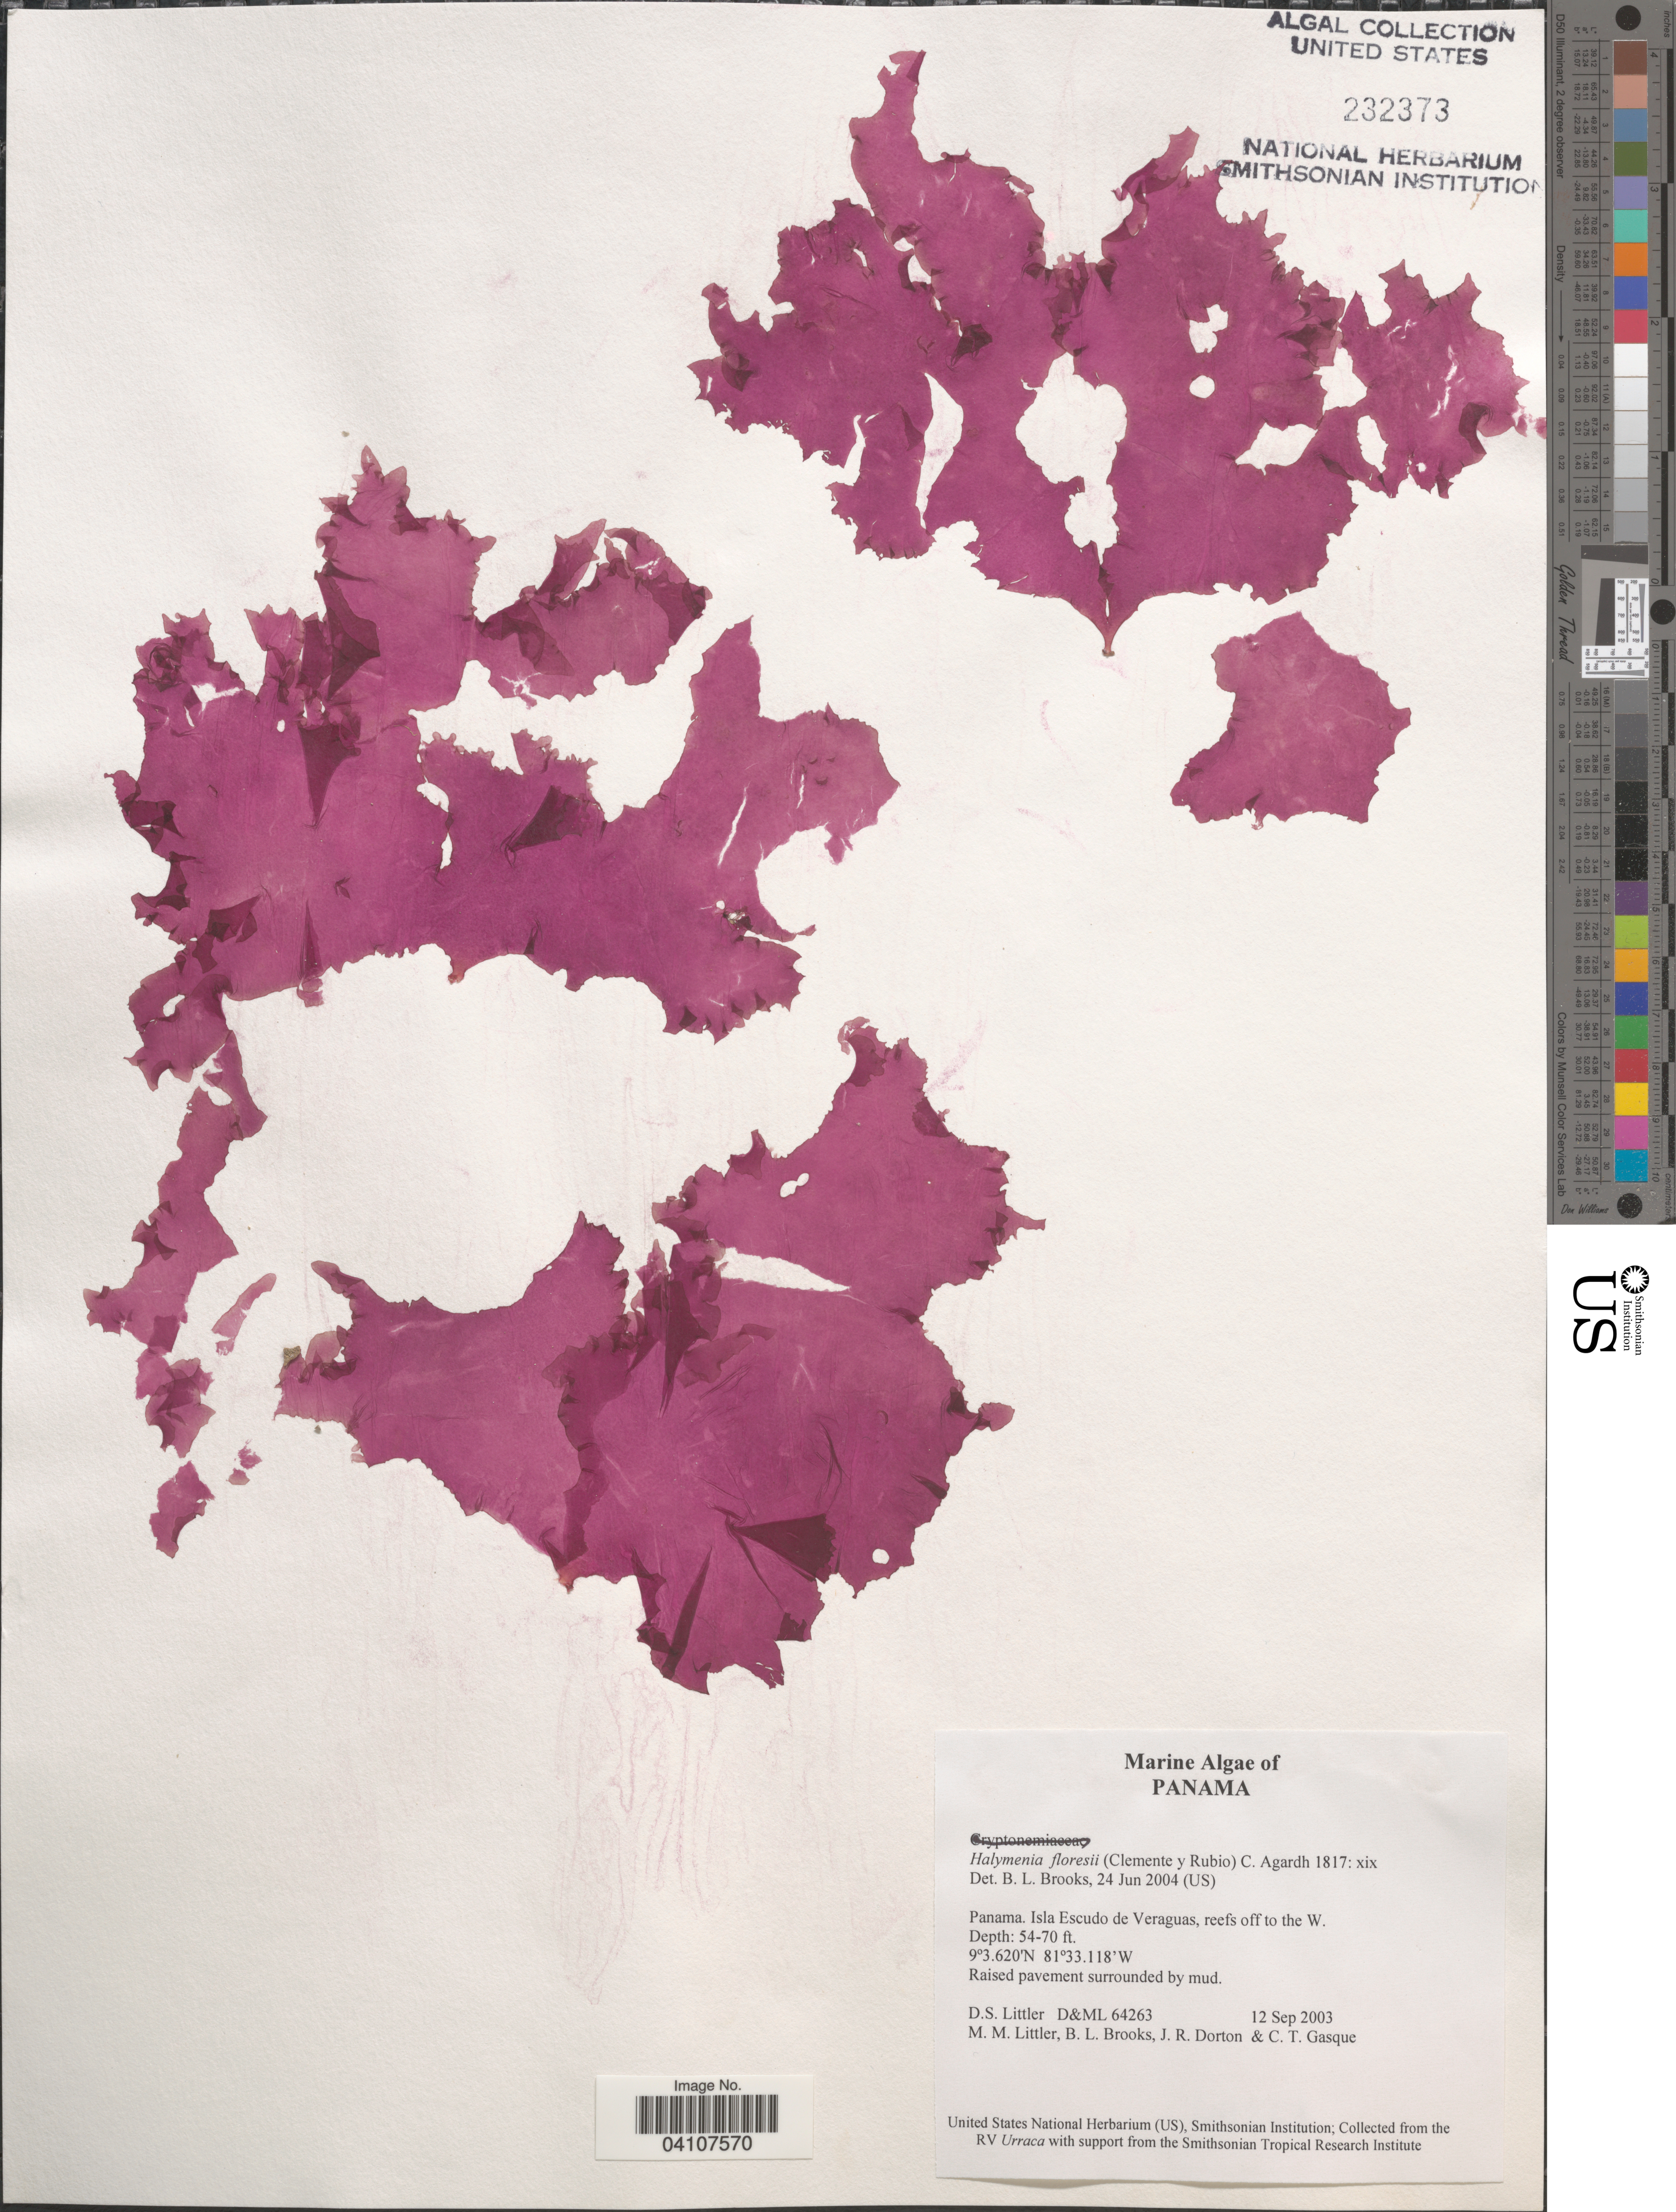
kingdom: Plantae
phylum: Rhodophyta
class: Florideophyceae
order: Halymeniales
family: Halymeniaceae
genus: Halymenia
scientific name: Halymenia floresii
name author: (Clemente) C. Agardh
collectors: D. S. Littler, B. Brooks, J. Dorton & C. Gasque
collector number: D&ML64263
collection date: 2003-09-12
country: Panama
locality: Isla Escudo de Veraguas, reefs off to the W.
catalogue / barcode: US 232373